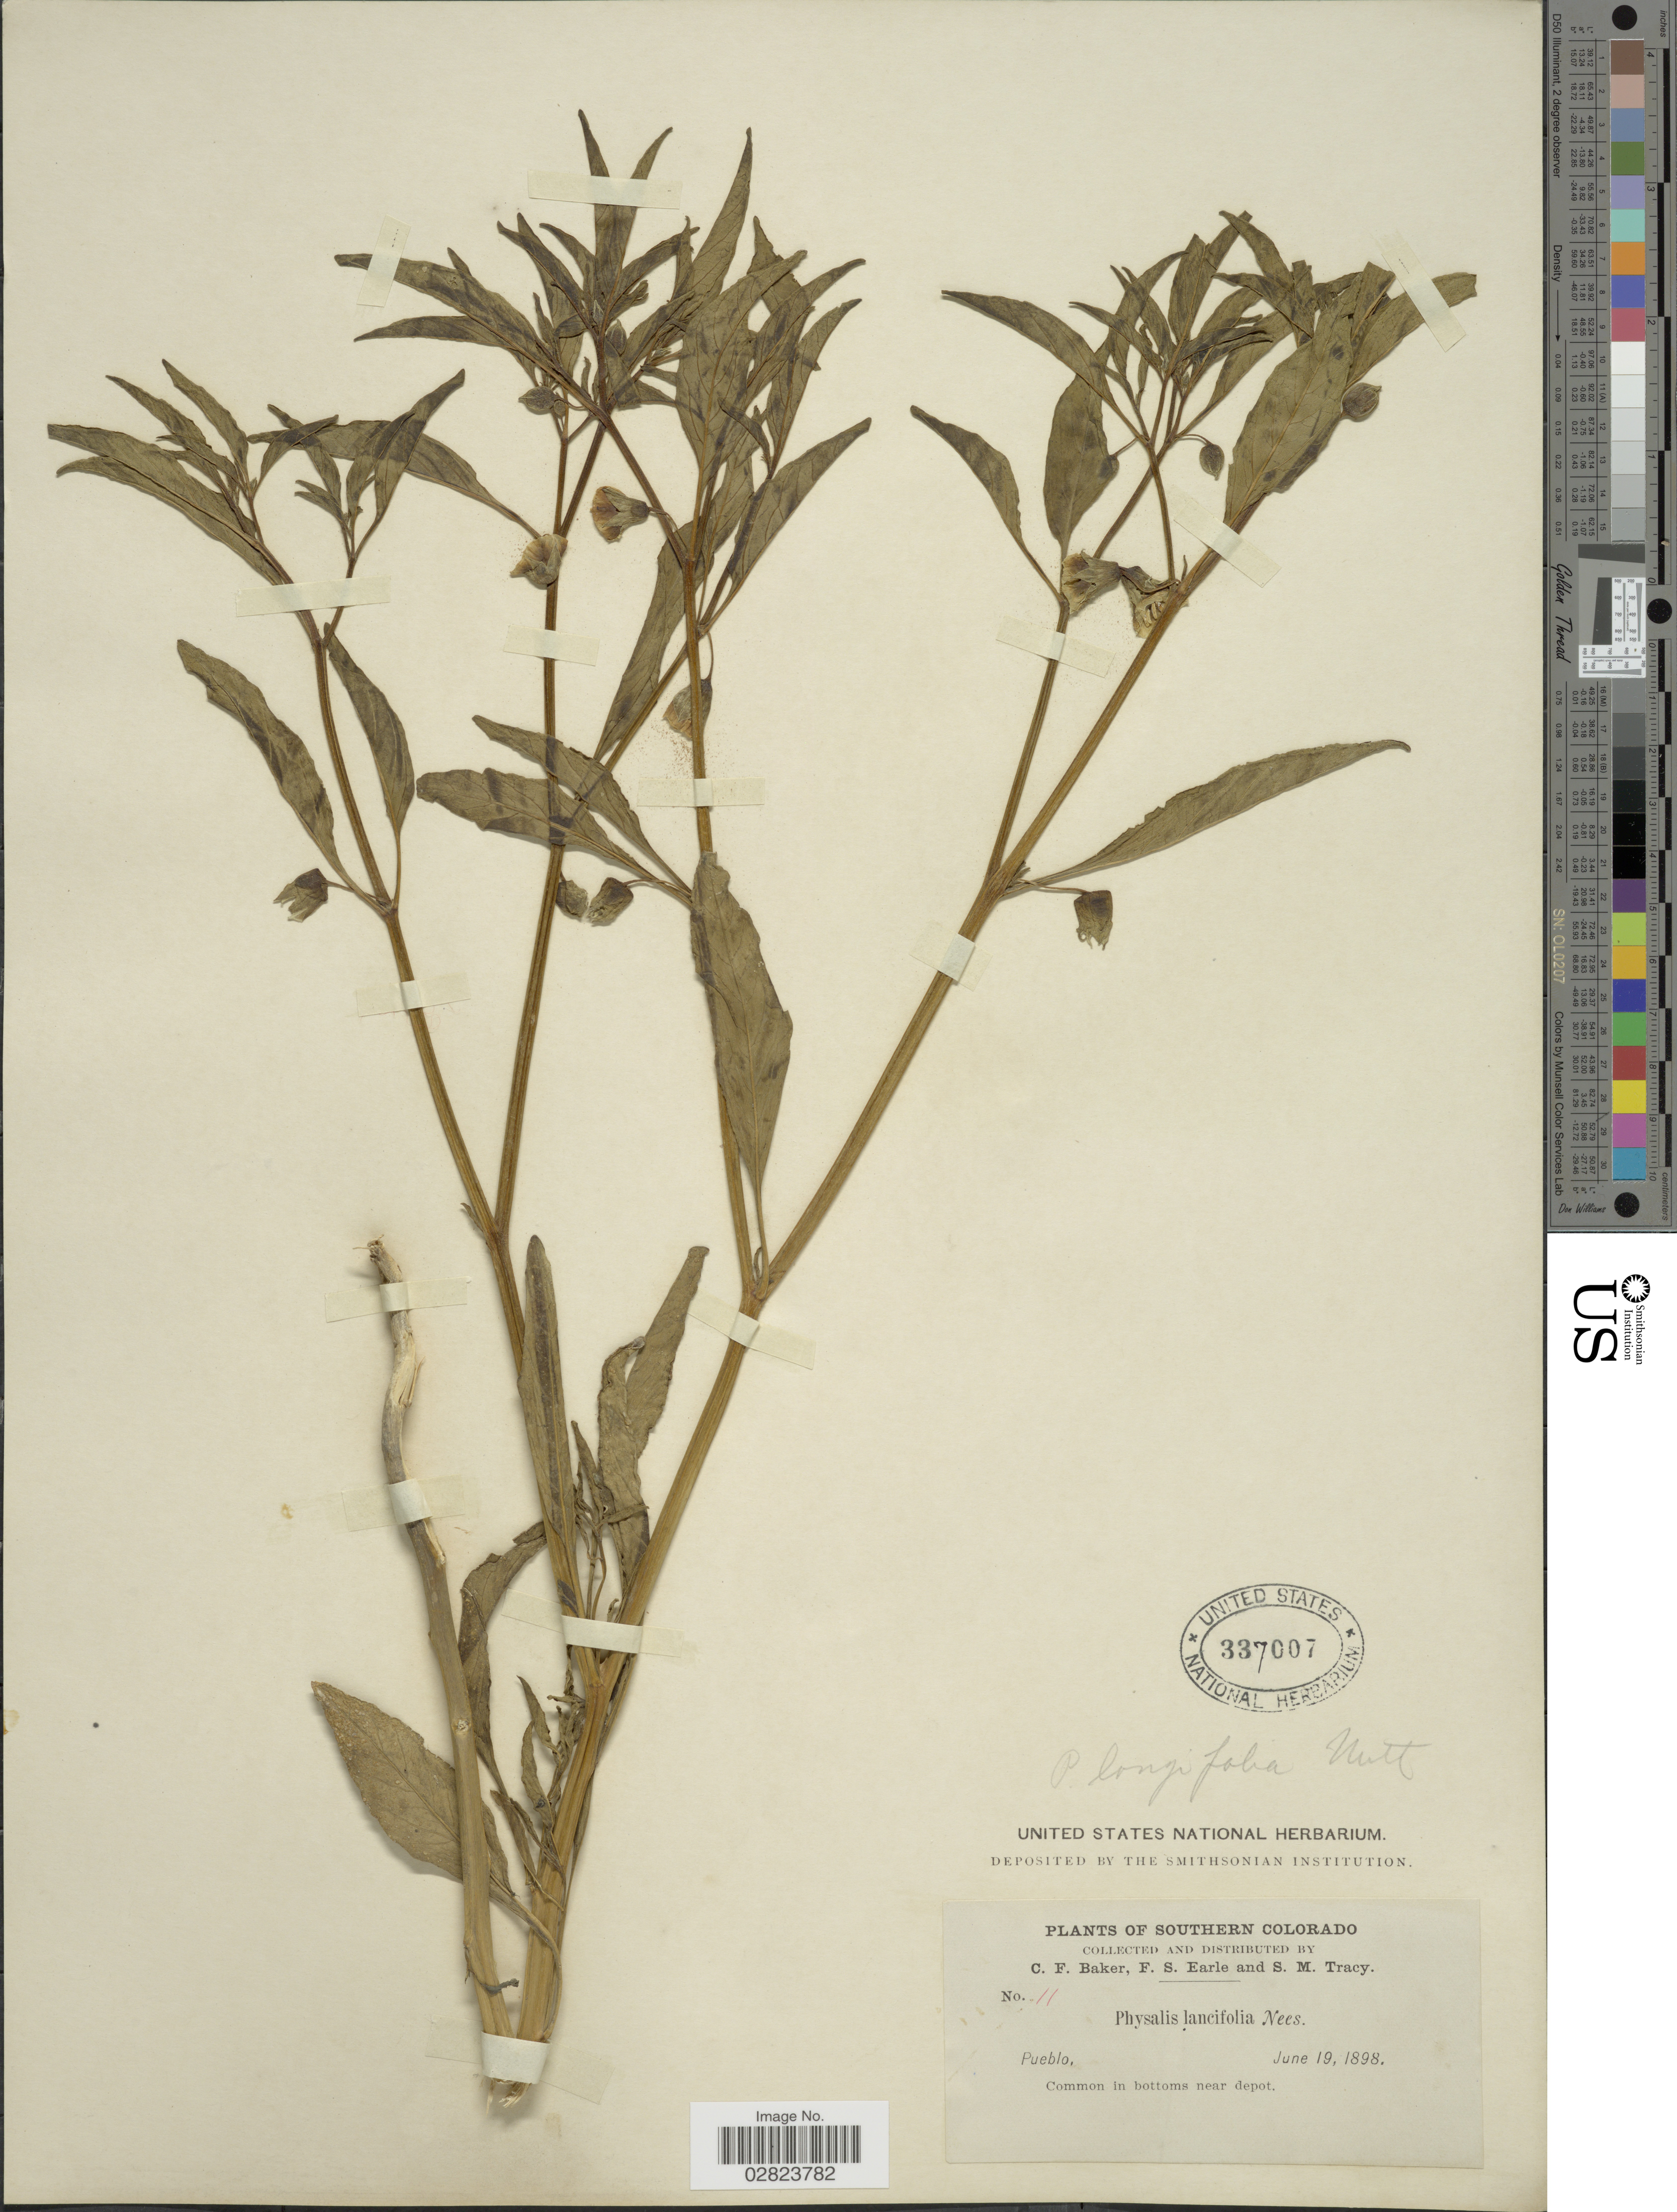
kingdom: Plantae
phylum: Tracheophyta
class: Magnoliopsida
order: Solanales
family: Solanaceae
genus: Physalis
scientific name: Physalis longifolia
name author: Nutt.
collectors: C. F. Baker, F. S. Earle & S. M. Tracy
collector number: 11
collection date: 1898-06-19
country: United States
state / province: Colorado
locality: Southern Colorado. Pueblo.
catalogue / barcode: US 337007